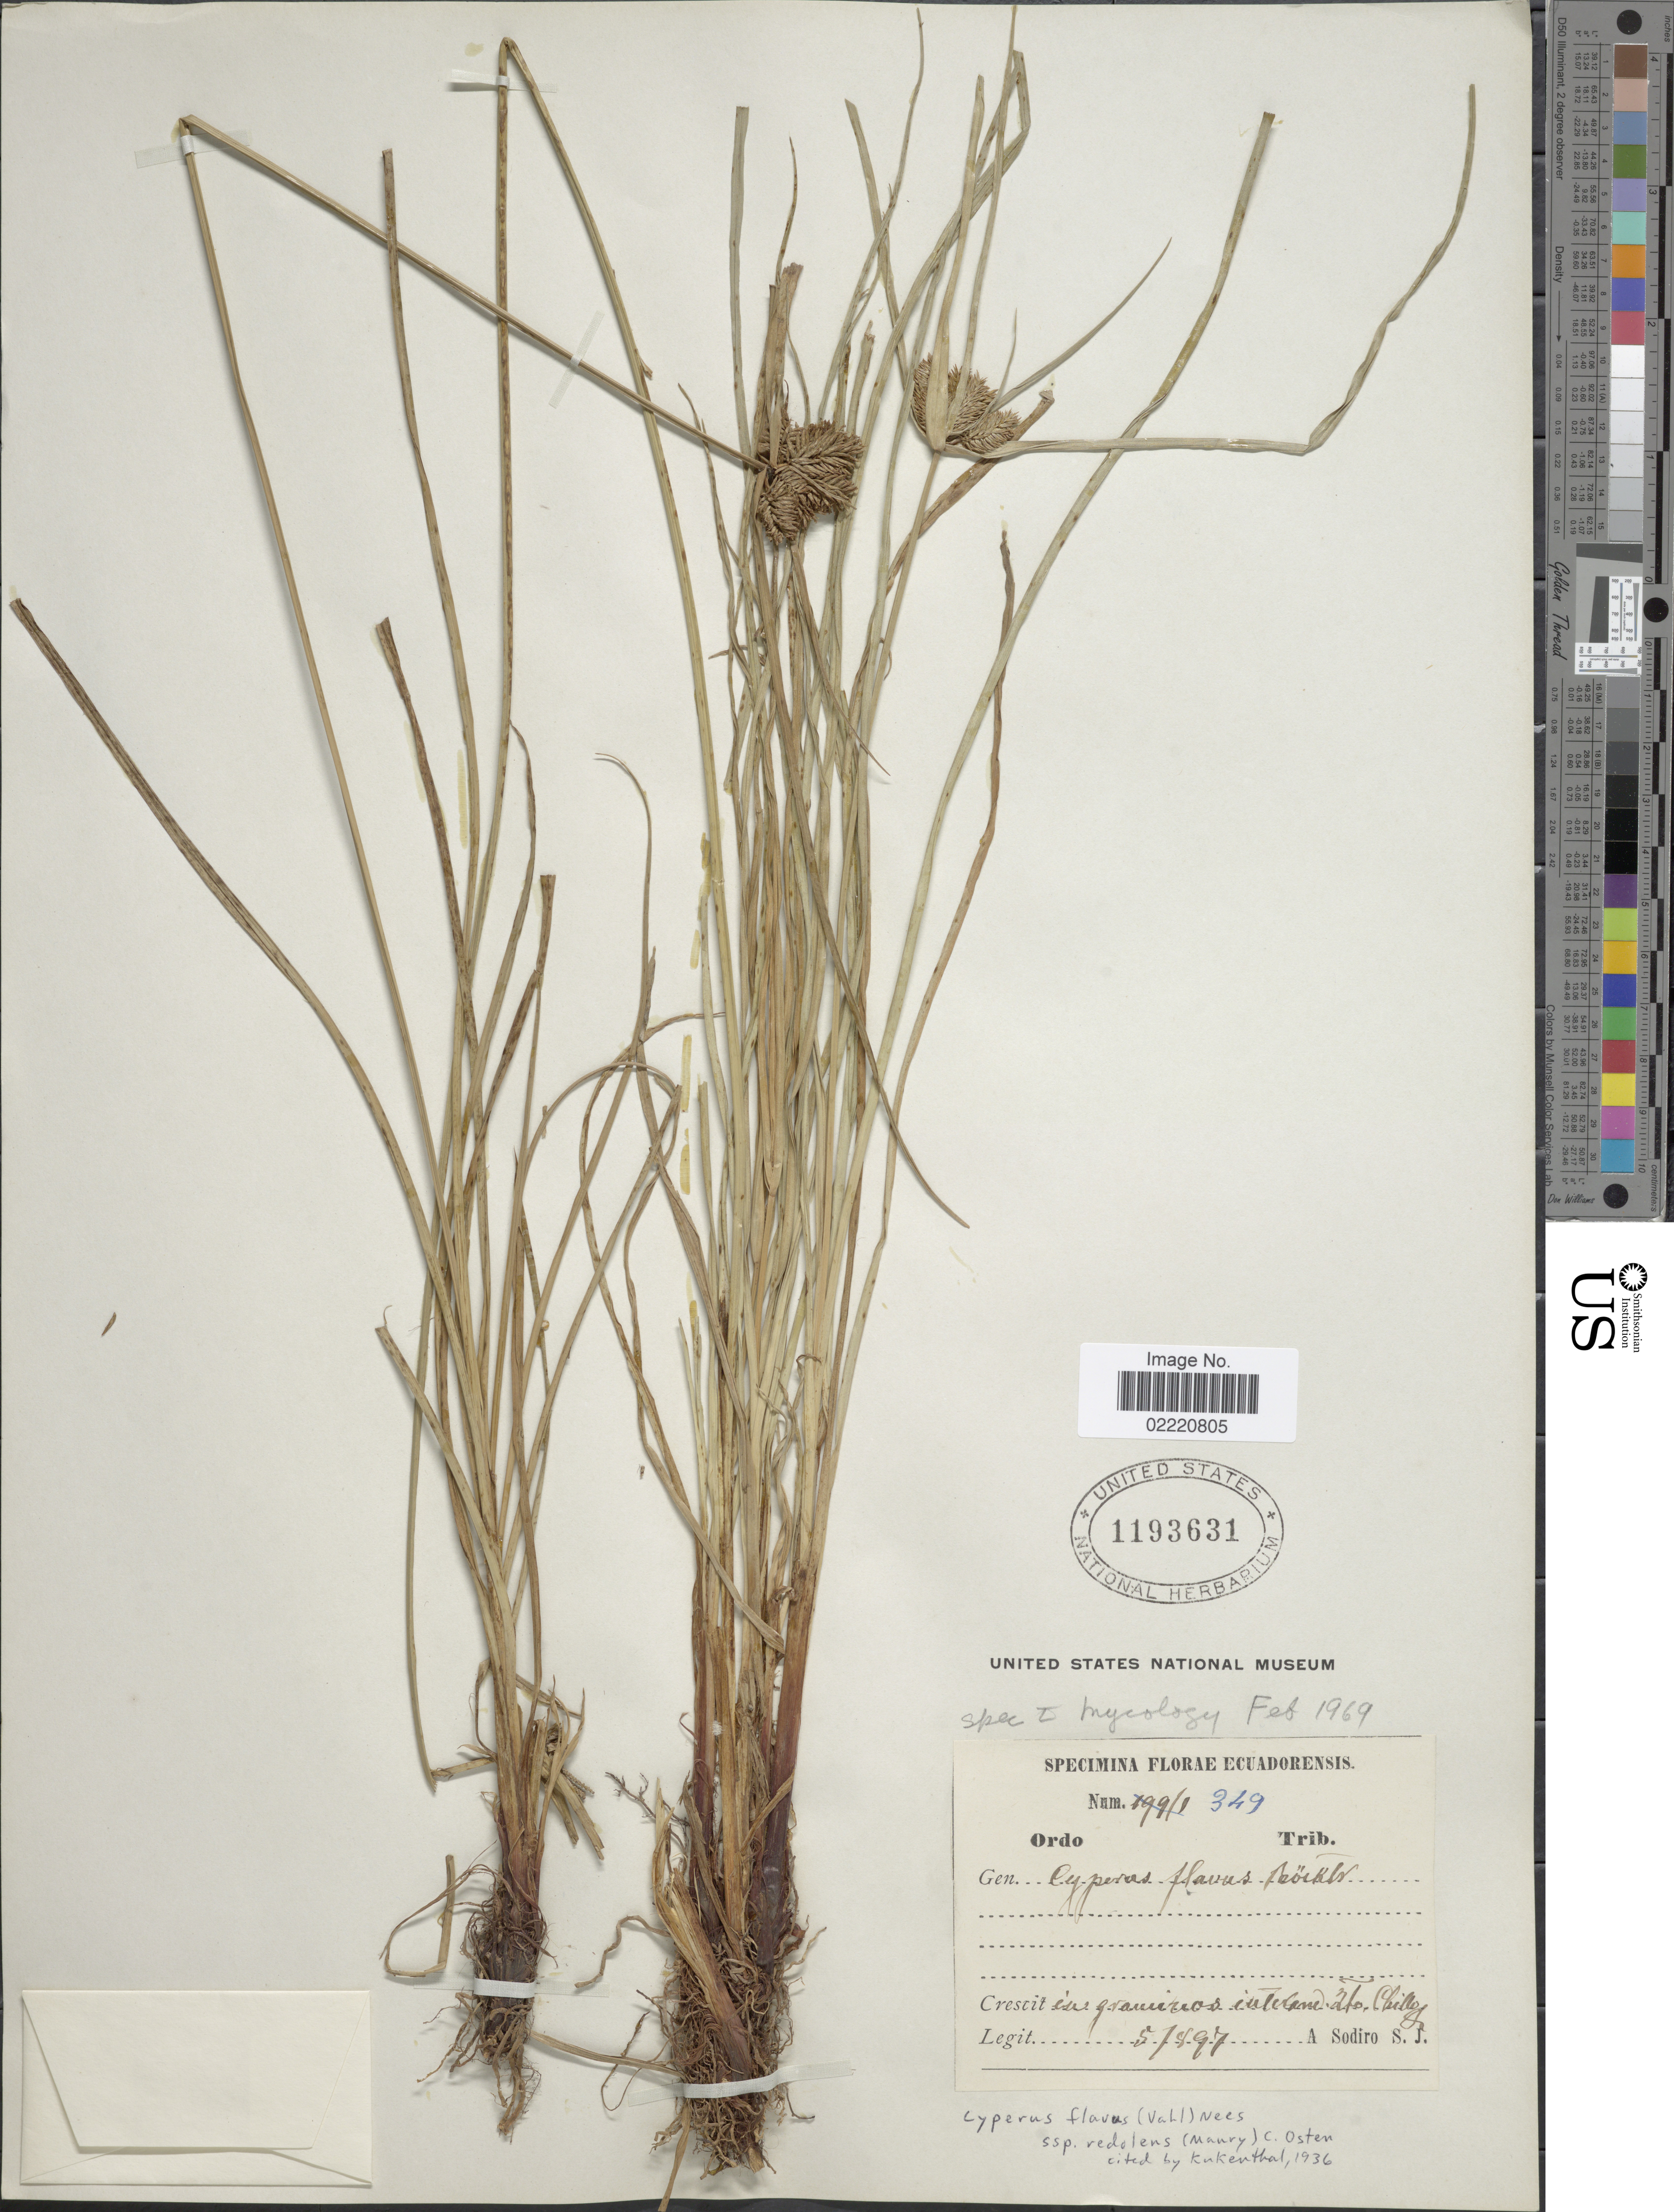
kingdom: Plantae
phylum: Tracheophyta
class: Liliopsida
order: Poales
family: Cyperaceae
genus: Cyperus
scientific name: Cyperus aggregatus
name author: (Willd.) Endl.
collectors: A. Sodiro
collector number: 349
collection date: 1897-05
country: Ecuador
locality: In graminosis interand. Dto Chilley [interpreted]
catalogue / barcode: US 1193631